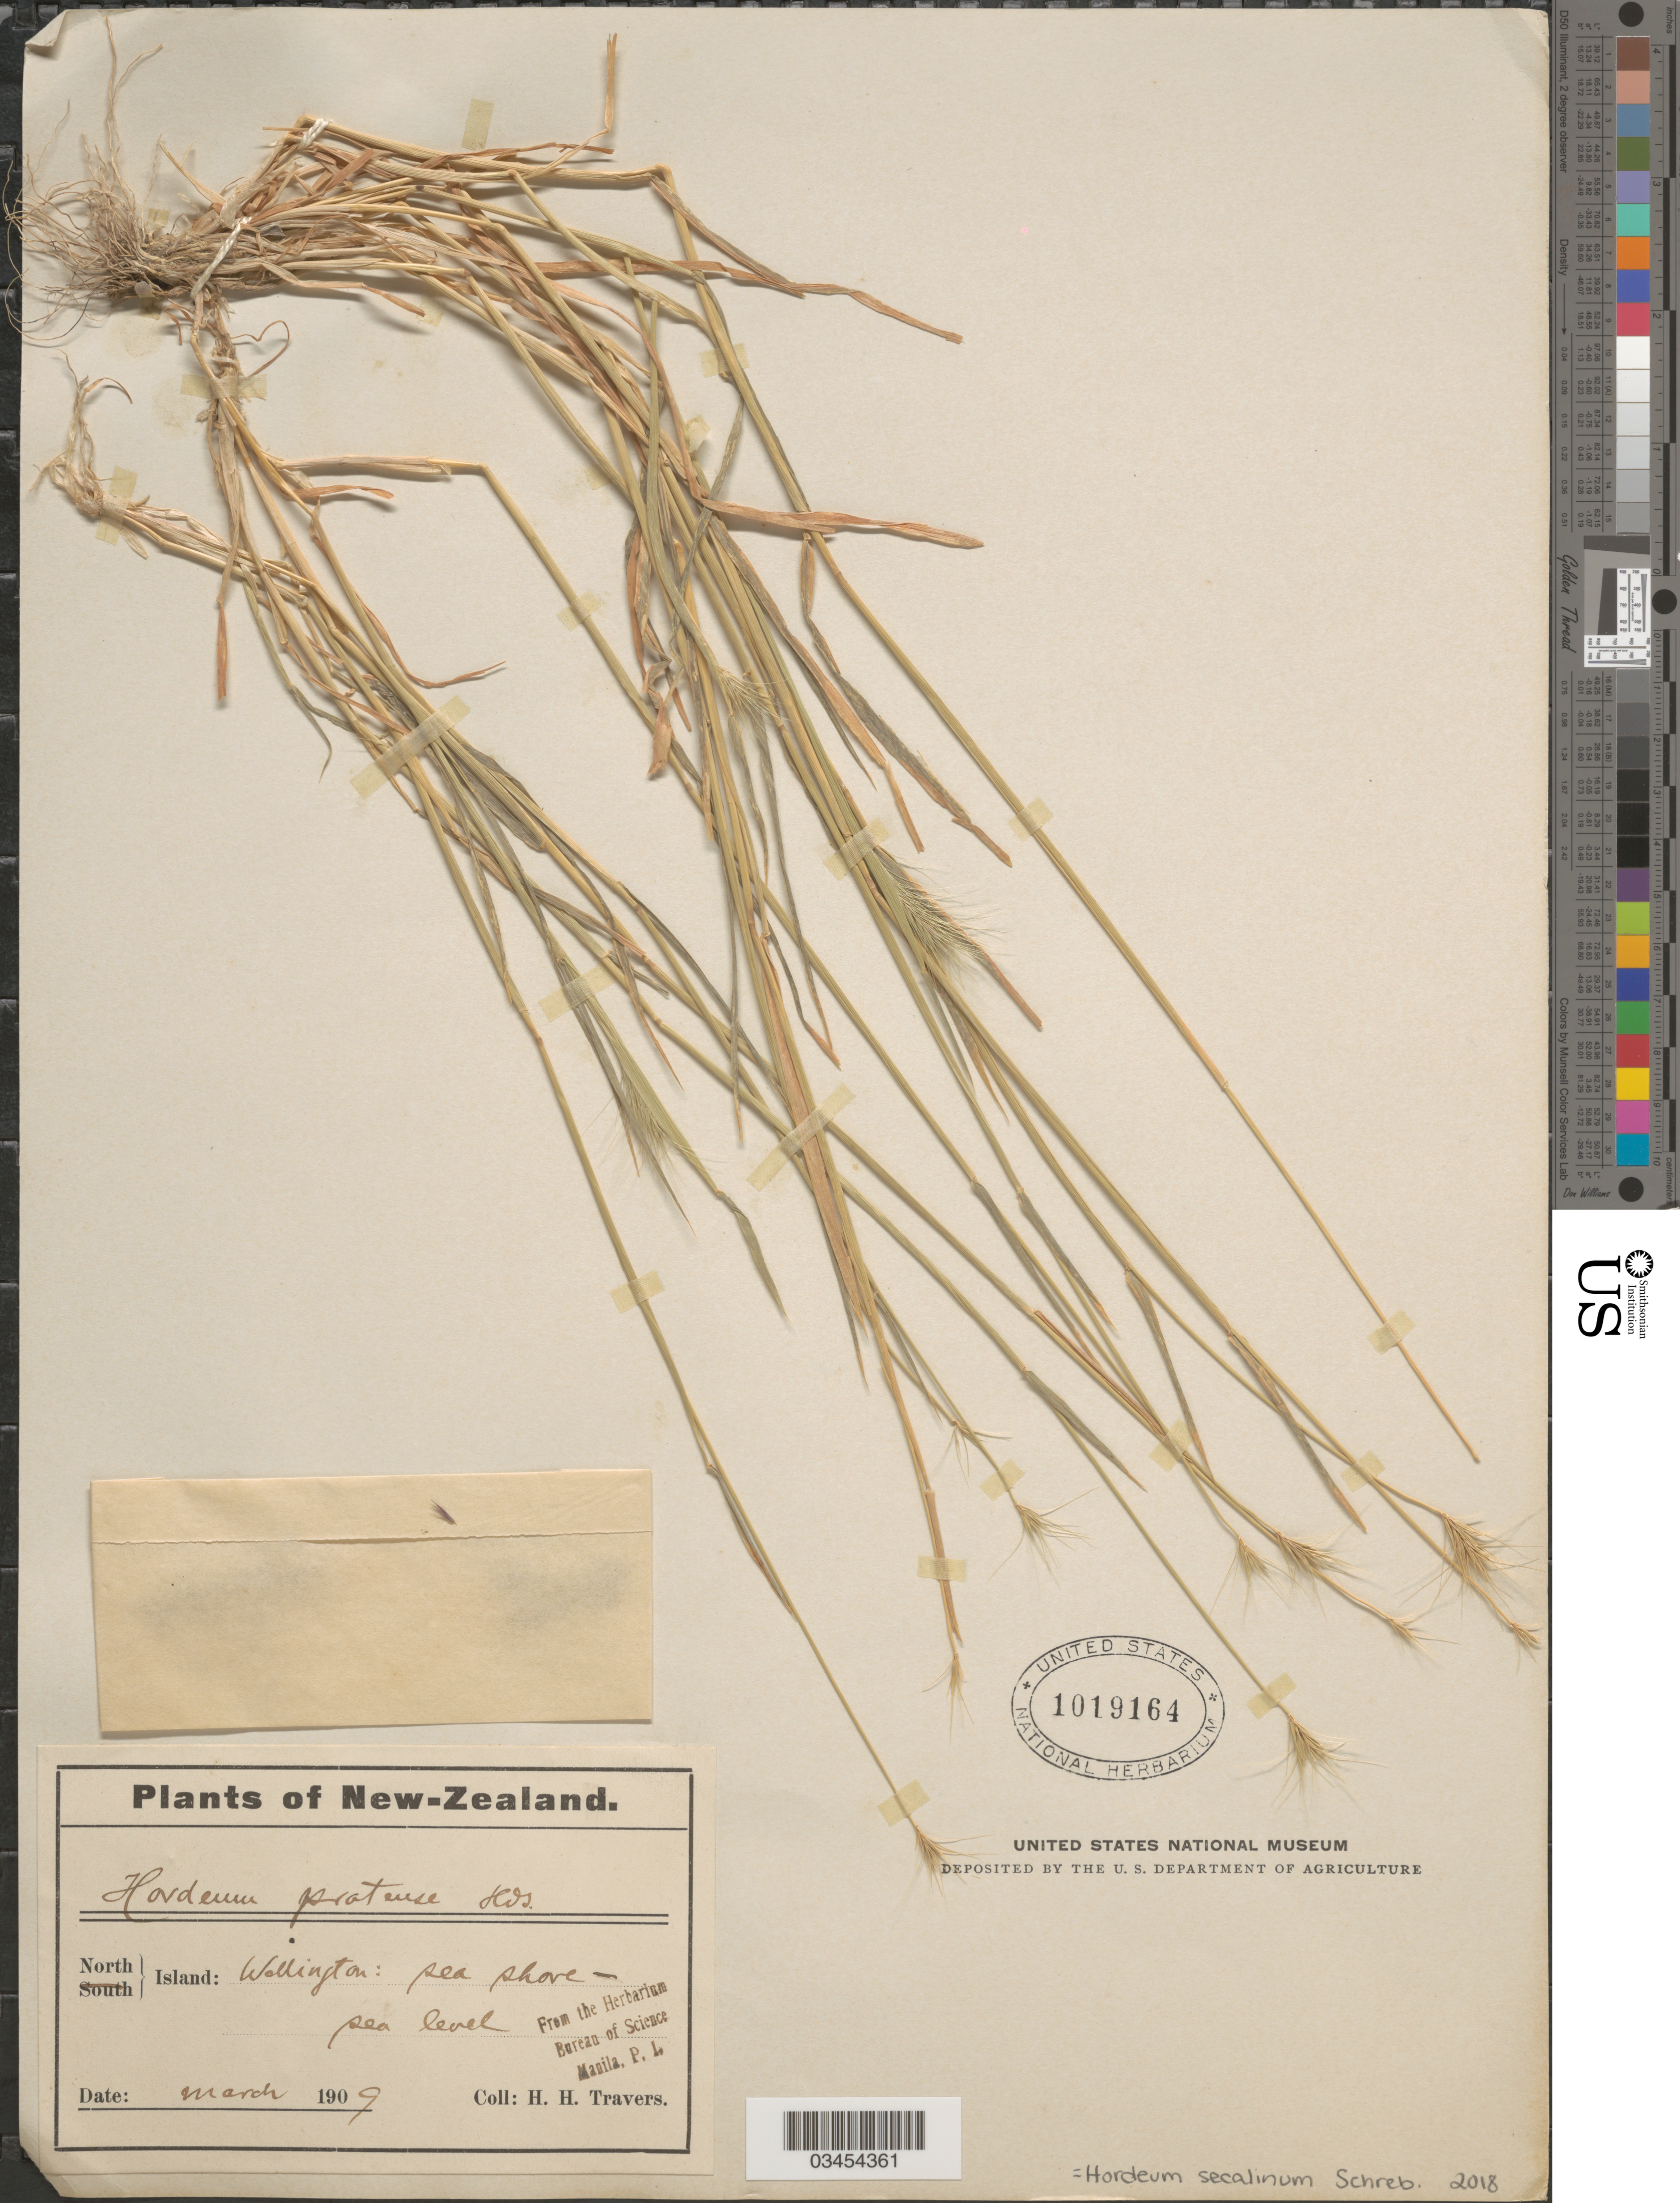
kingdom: Plantae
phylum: Tracheophyta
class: Liliopsida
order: Poales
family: Poaceae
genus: Hordeum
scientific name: Hordeum secalinum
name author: Schreb.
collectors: H. Travers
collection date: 1909-03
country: New Zealand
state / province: Wellington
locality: North Island: sea shore.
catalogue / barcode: US 1019164